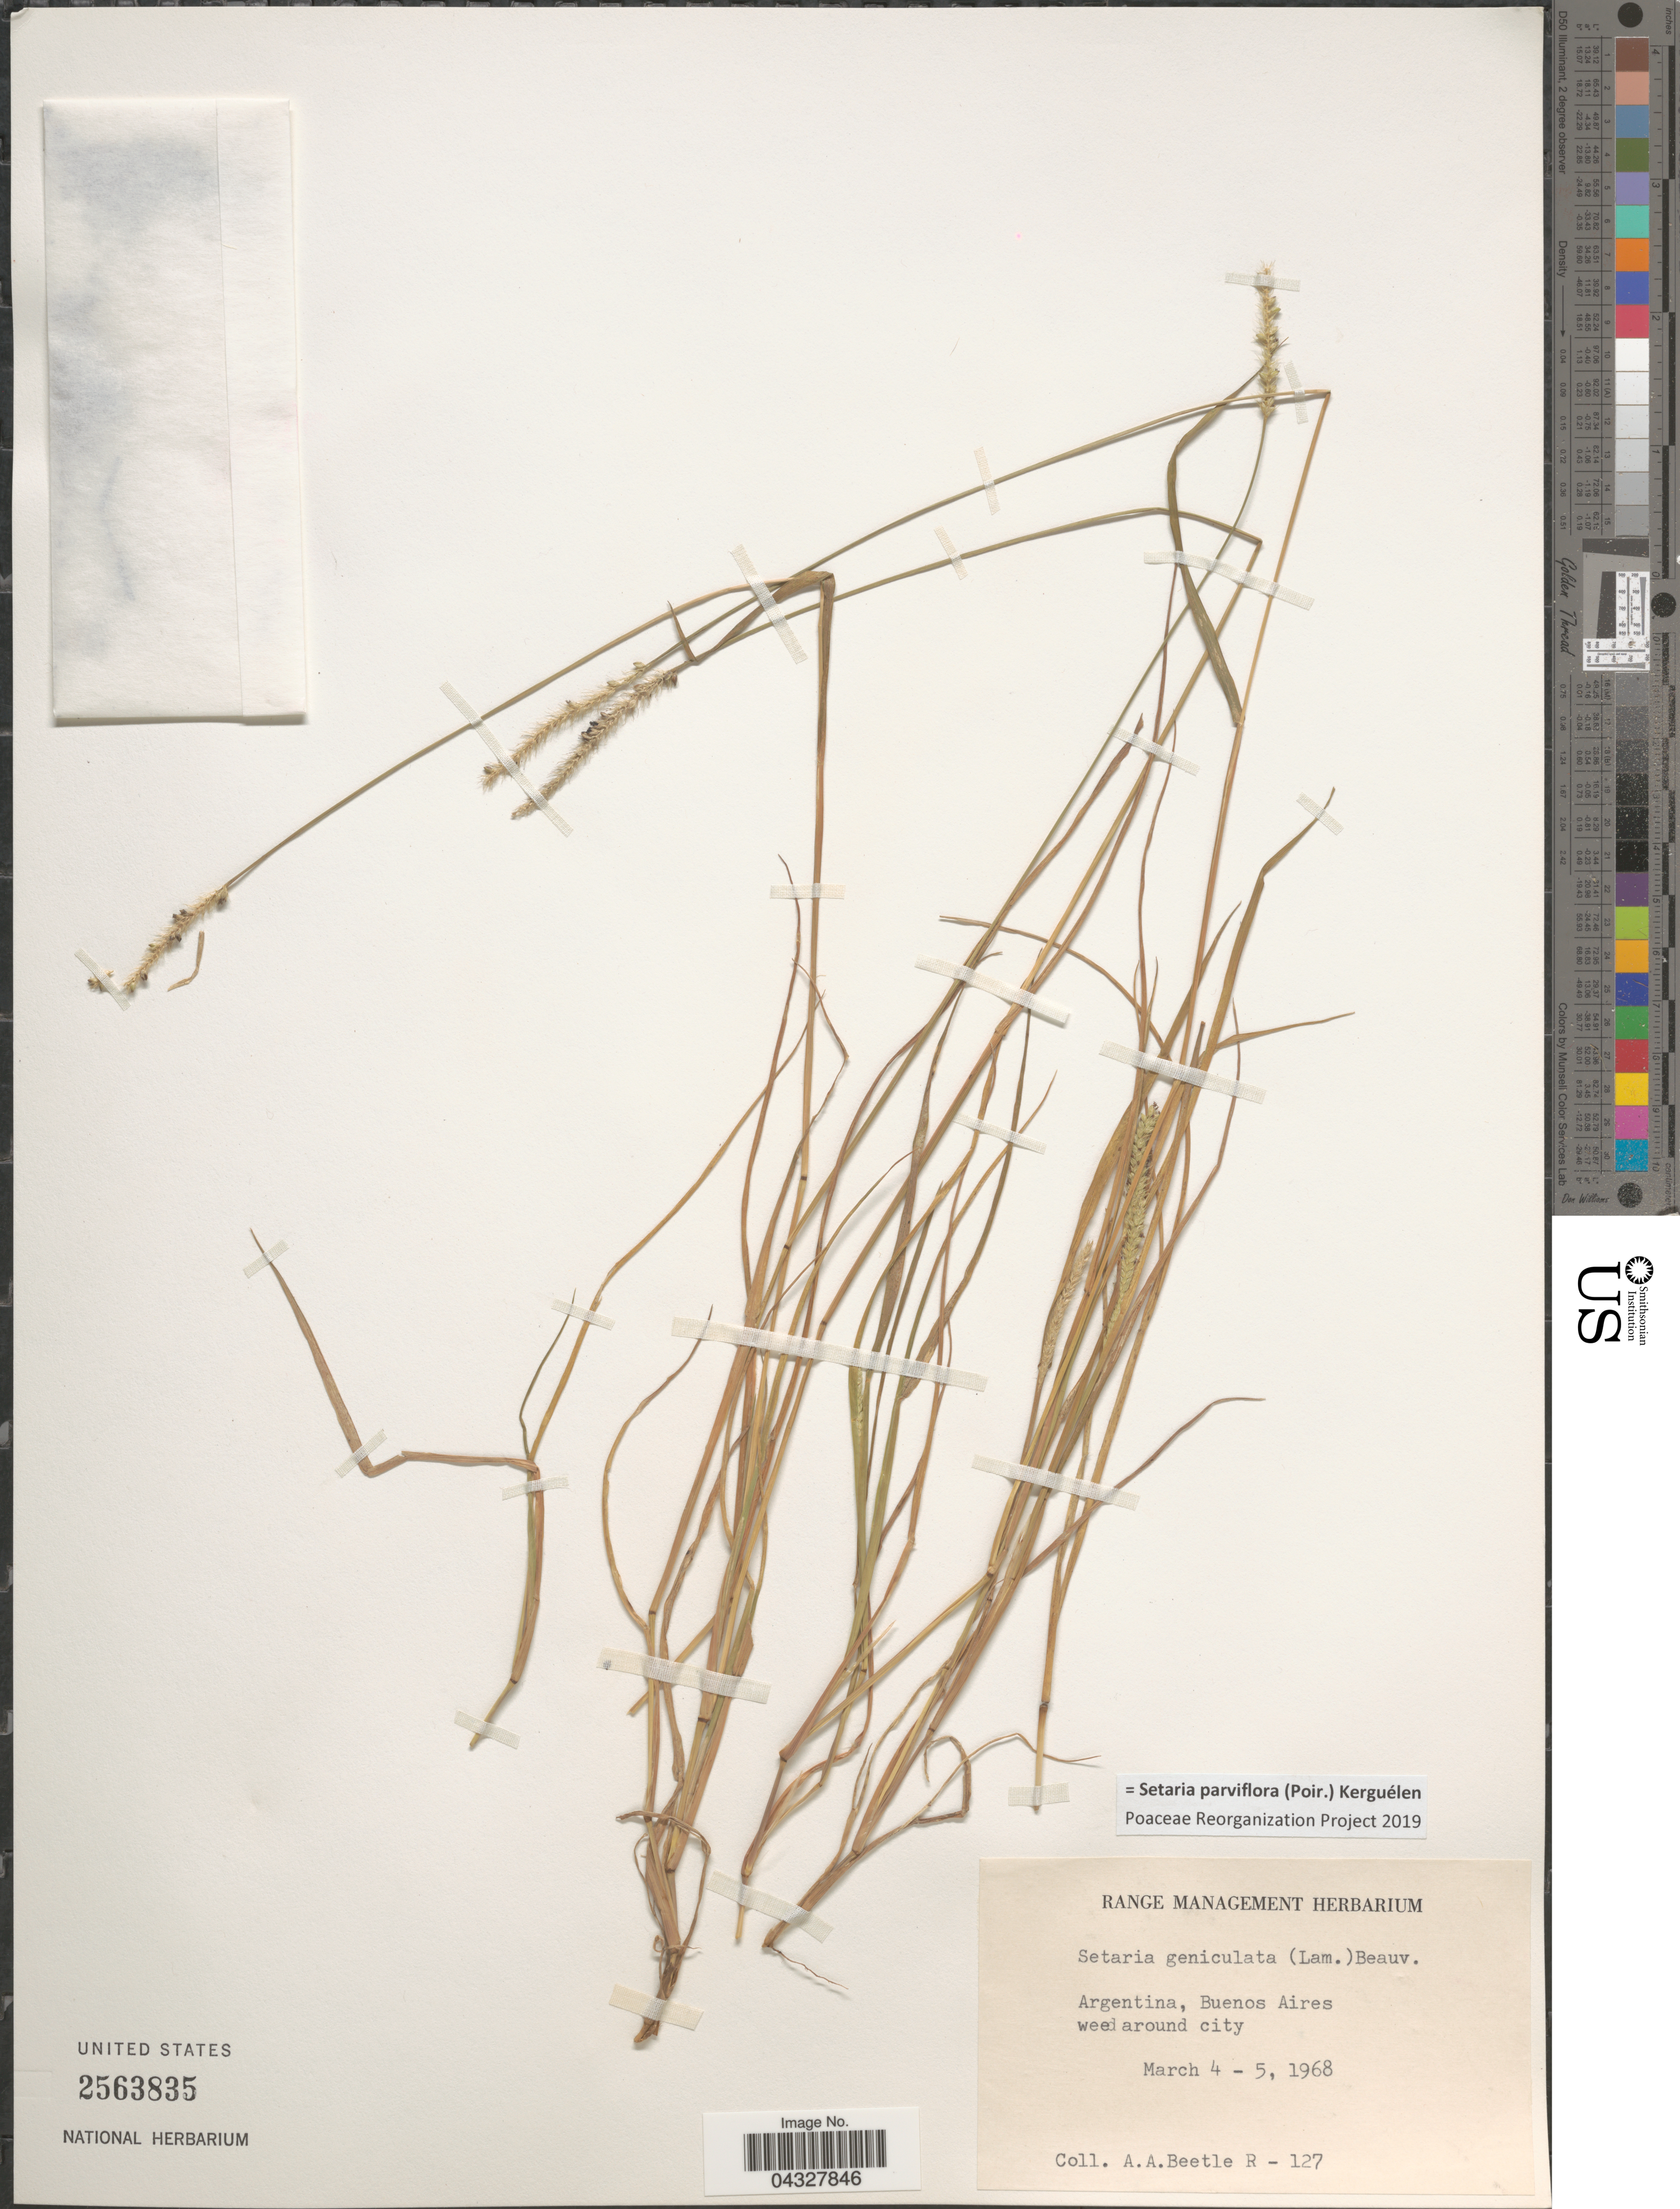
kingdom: Plantae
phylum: Tracheophyta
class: Liliopsida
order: Poales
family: Poaceae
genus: Setaria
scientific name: Setaria parviflora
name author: (Poir.) Kerguélen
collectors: A. A. Beetle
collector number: R-127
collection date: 1968-03-04/1968-03-05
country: Argentina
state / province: Buenos Aires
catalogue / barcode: US 2563835